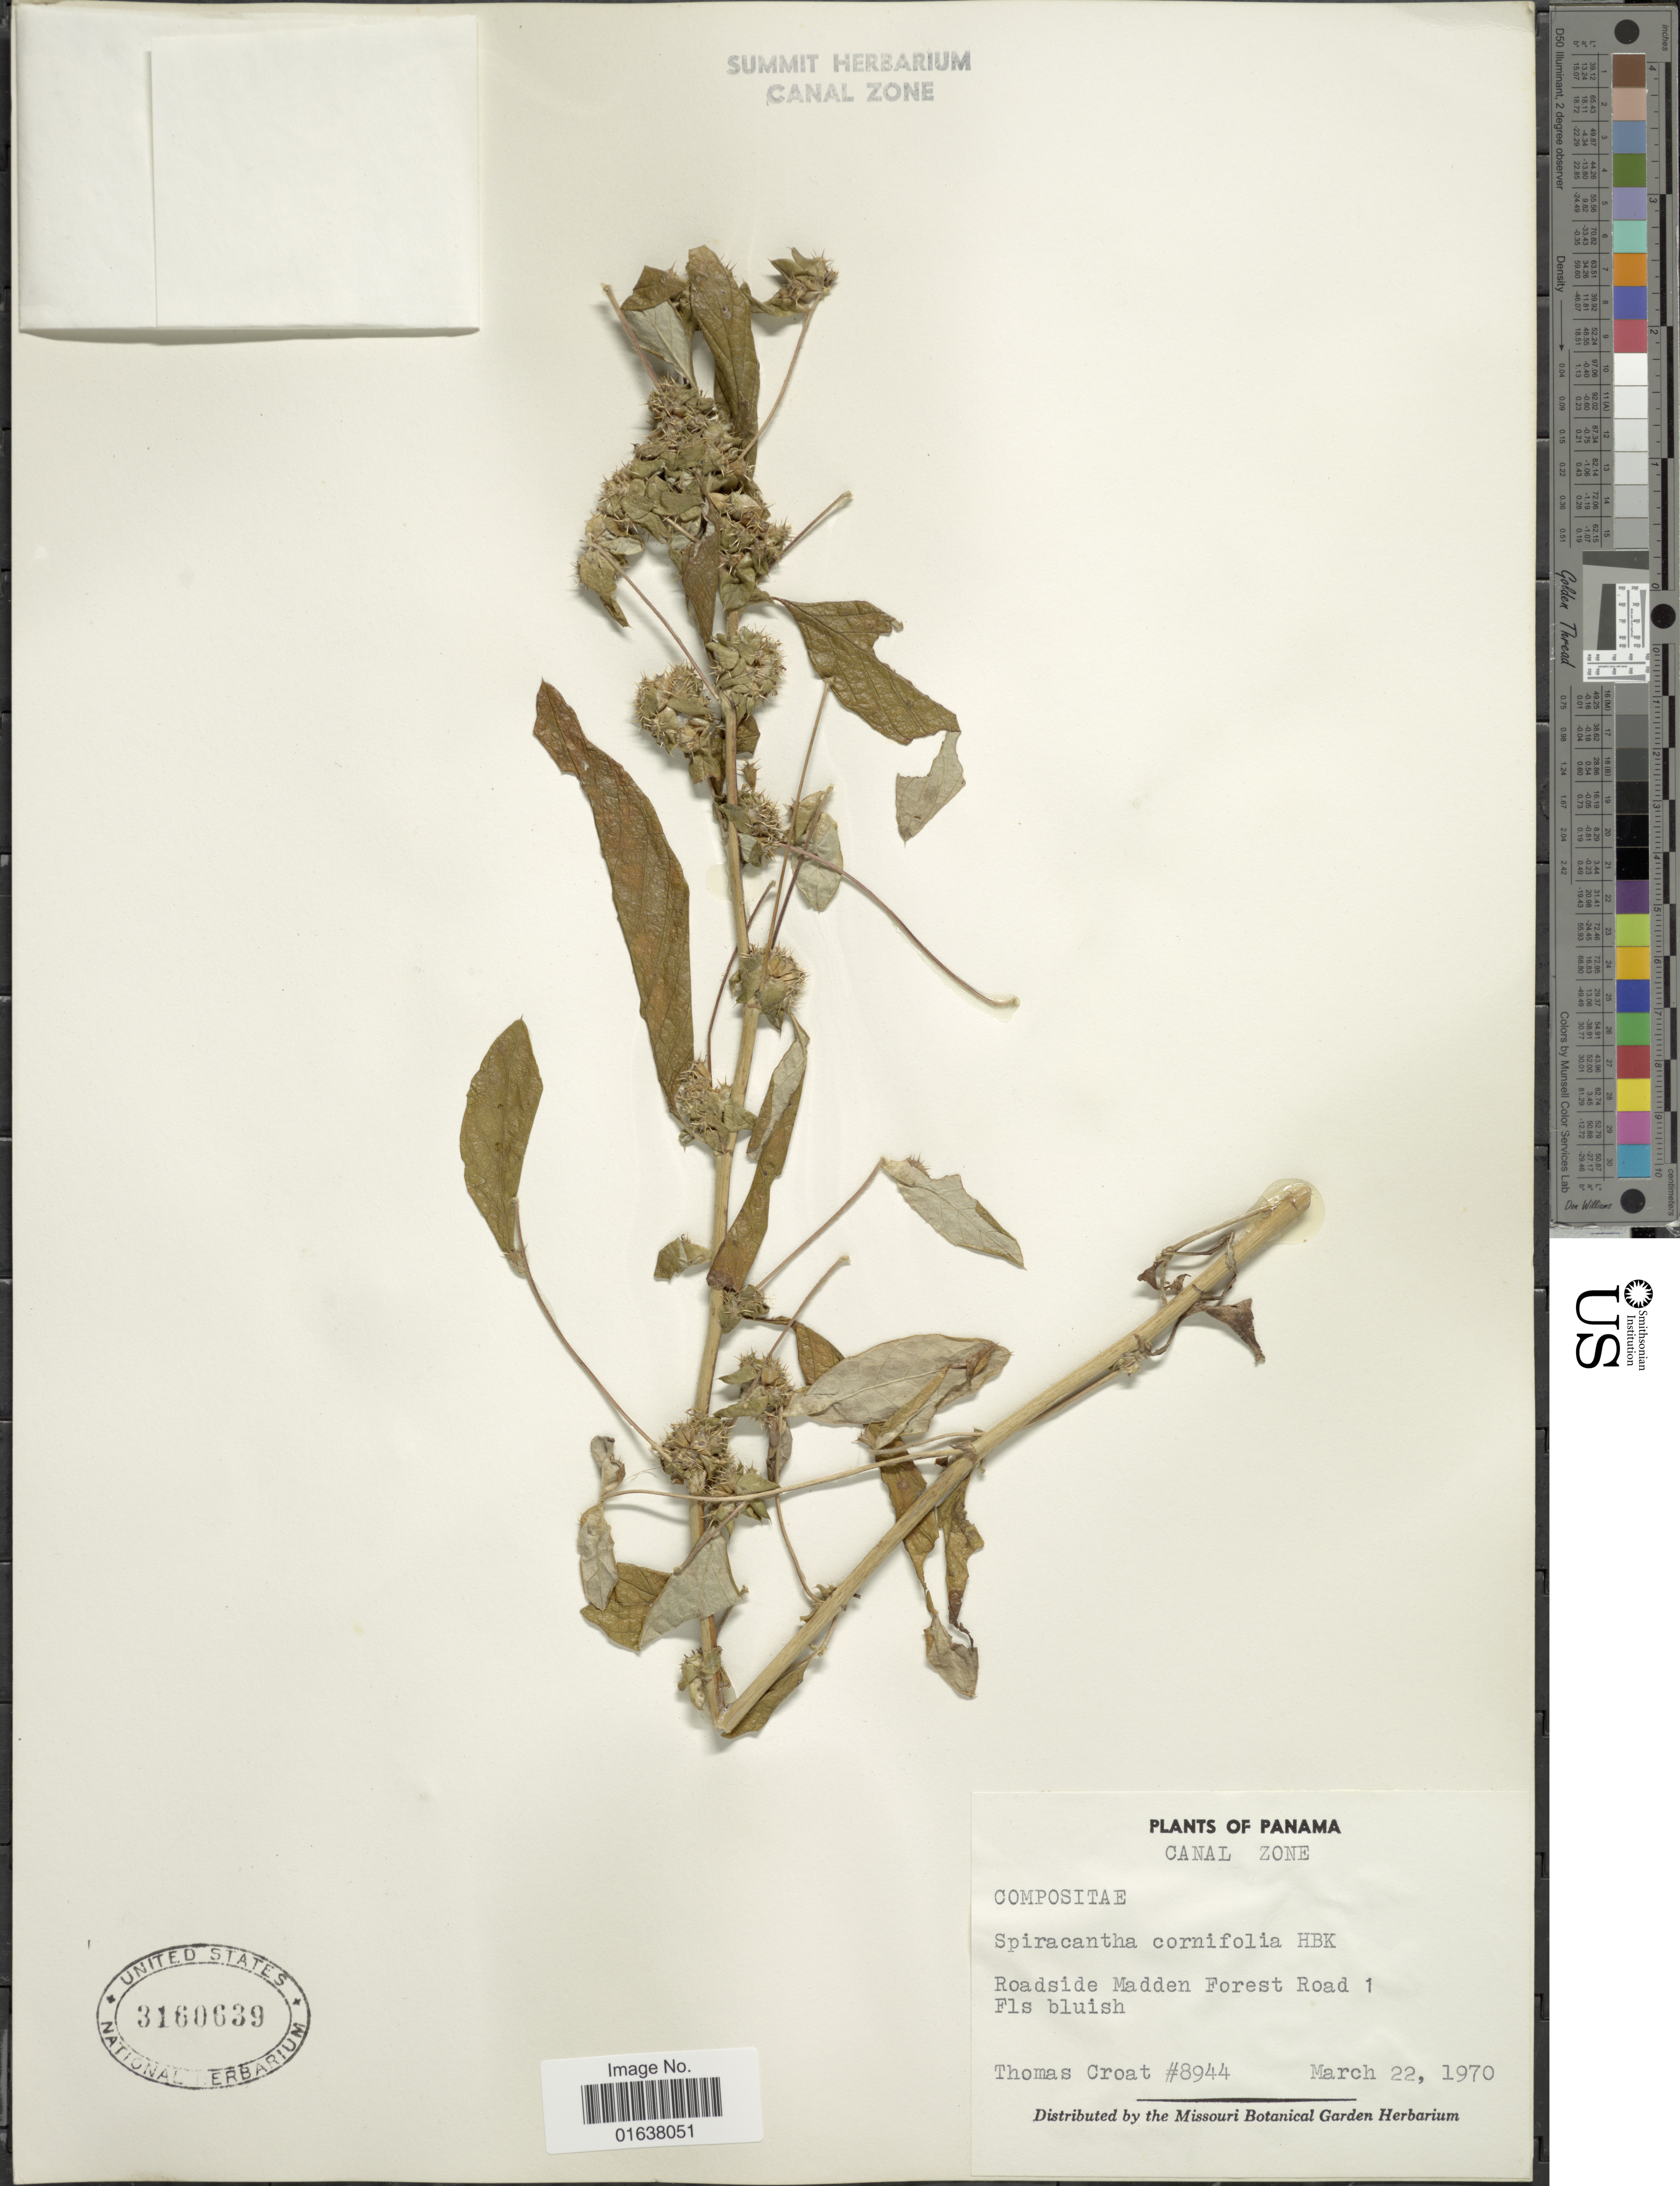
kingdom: Plantae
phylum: Tracheophyta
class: Magnoliopsida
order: Asterales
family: Asteraceae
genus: Spiracantha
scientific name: Spiracantha cornifolia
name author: Kunth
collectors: T. B. Croat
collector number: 8944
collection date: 1970-03-22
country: Panama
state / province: Colón / Panamá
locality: Canal Zone. Roadside Madden Forest Road 1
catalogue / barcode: US 3160639